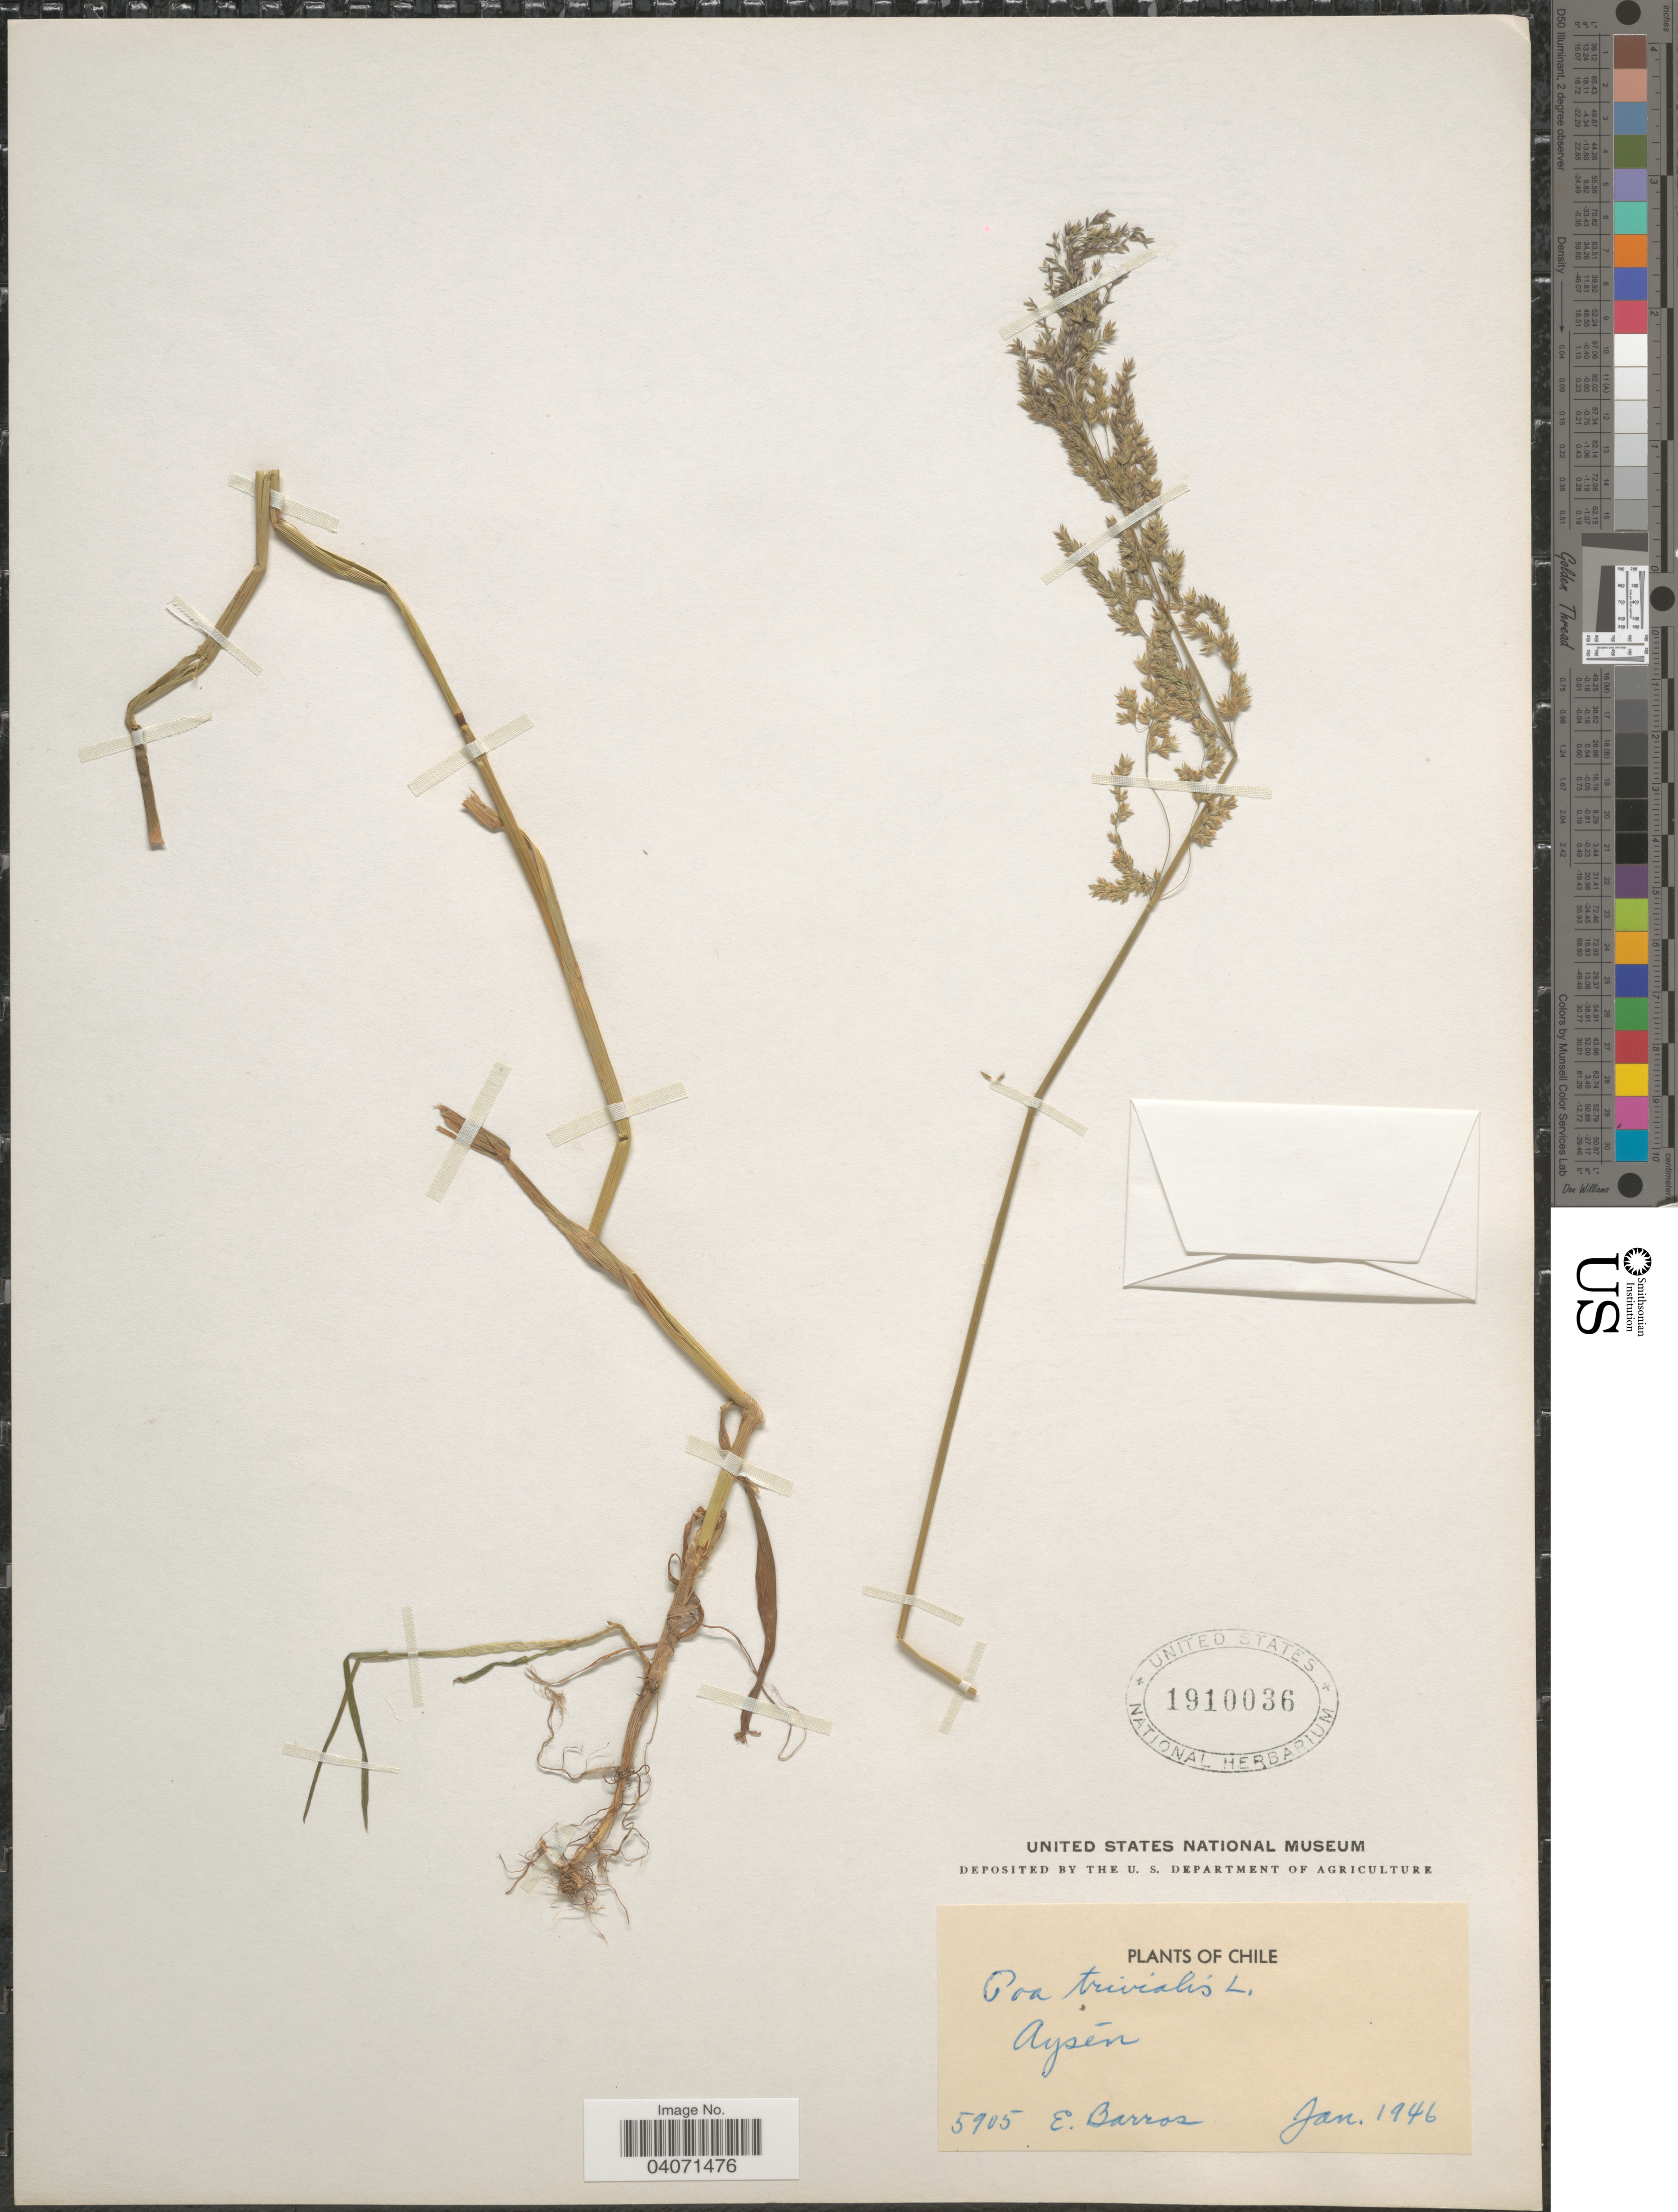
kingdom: Plantae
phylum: Tracheophyta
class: Liliopsida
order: Poales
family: Poaceae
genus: Poa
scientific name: Poa trivialis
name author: L.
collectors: E. Barros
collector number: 5905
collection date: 1946-01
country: Chile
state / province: Aisén (XI)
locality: Aysén.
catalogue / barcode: US 1910036